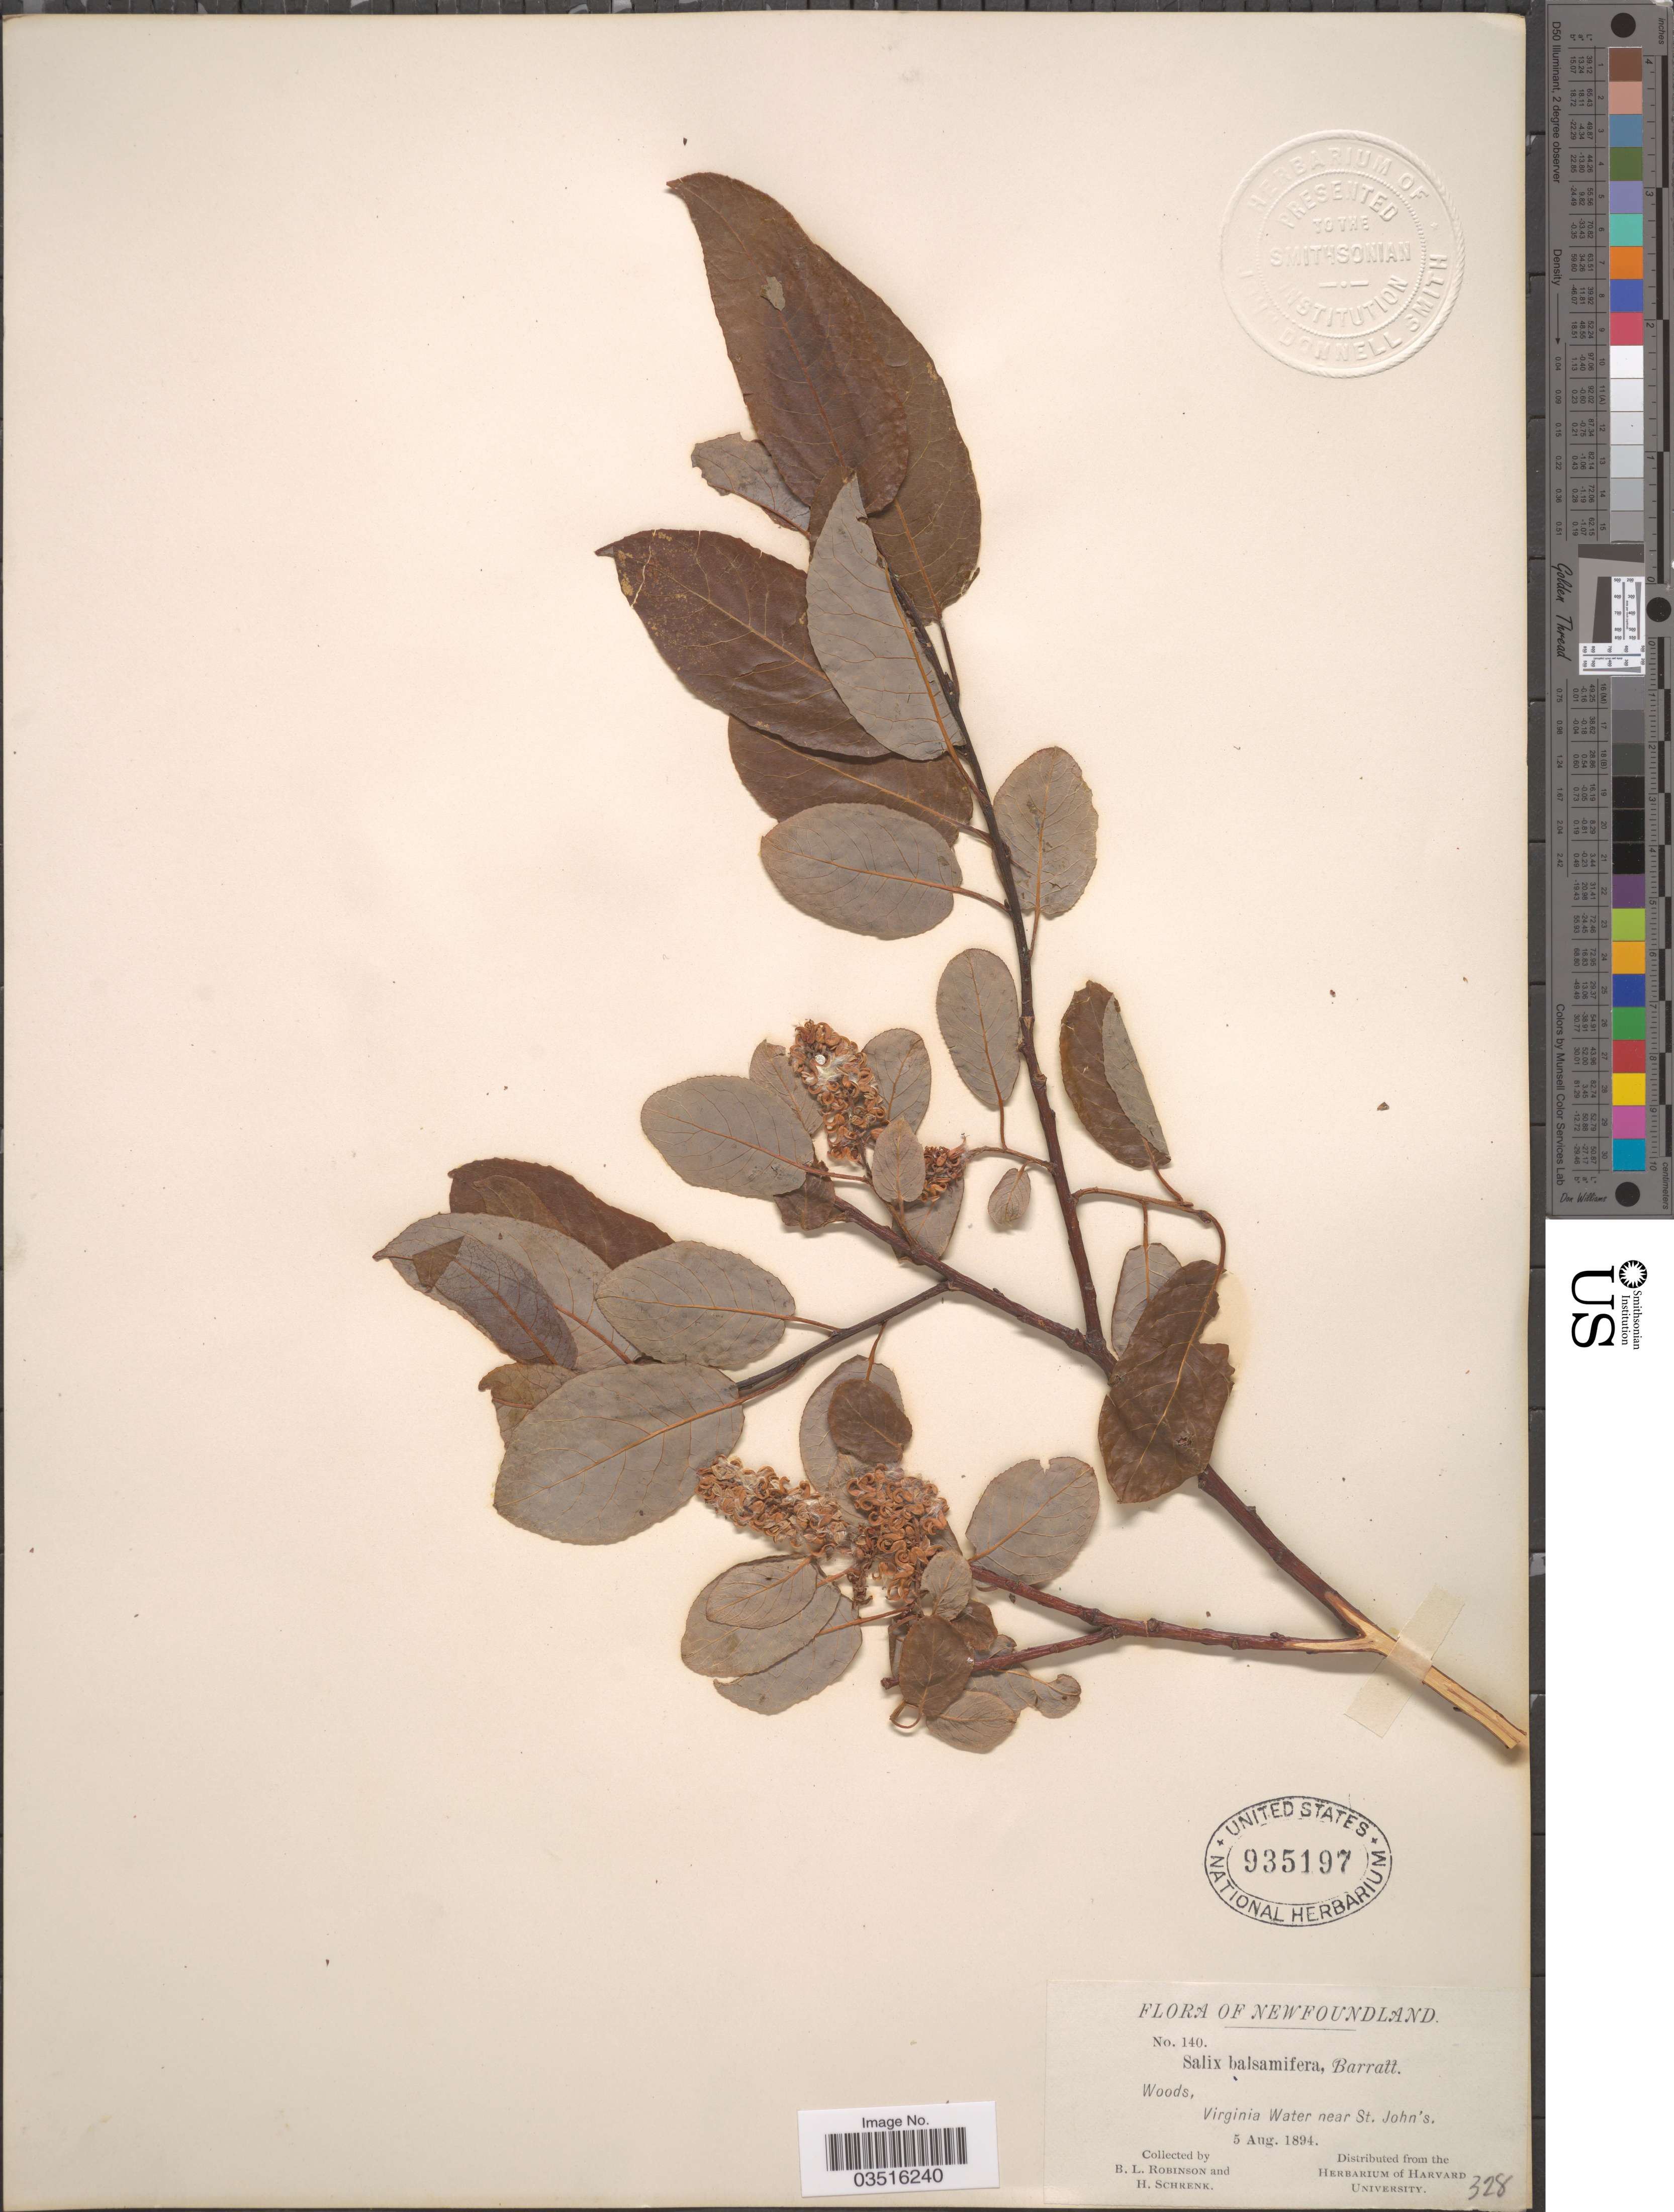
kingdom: Plantae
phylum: Tracheophyta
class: Magnoliopsida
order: Malpighiales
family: Salicaceae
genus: Salix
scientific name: Salix pyrifolia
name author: Ledeb.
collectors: B. L. Robinson & H. Schrenk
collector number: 140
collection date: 1894-08-05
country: Canada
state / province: Newfoundland and Labrador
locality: Woods, Virginia Water near St. John's.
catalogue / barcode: US 935197